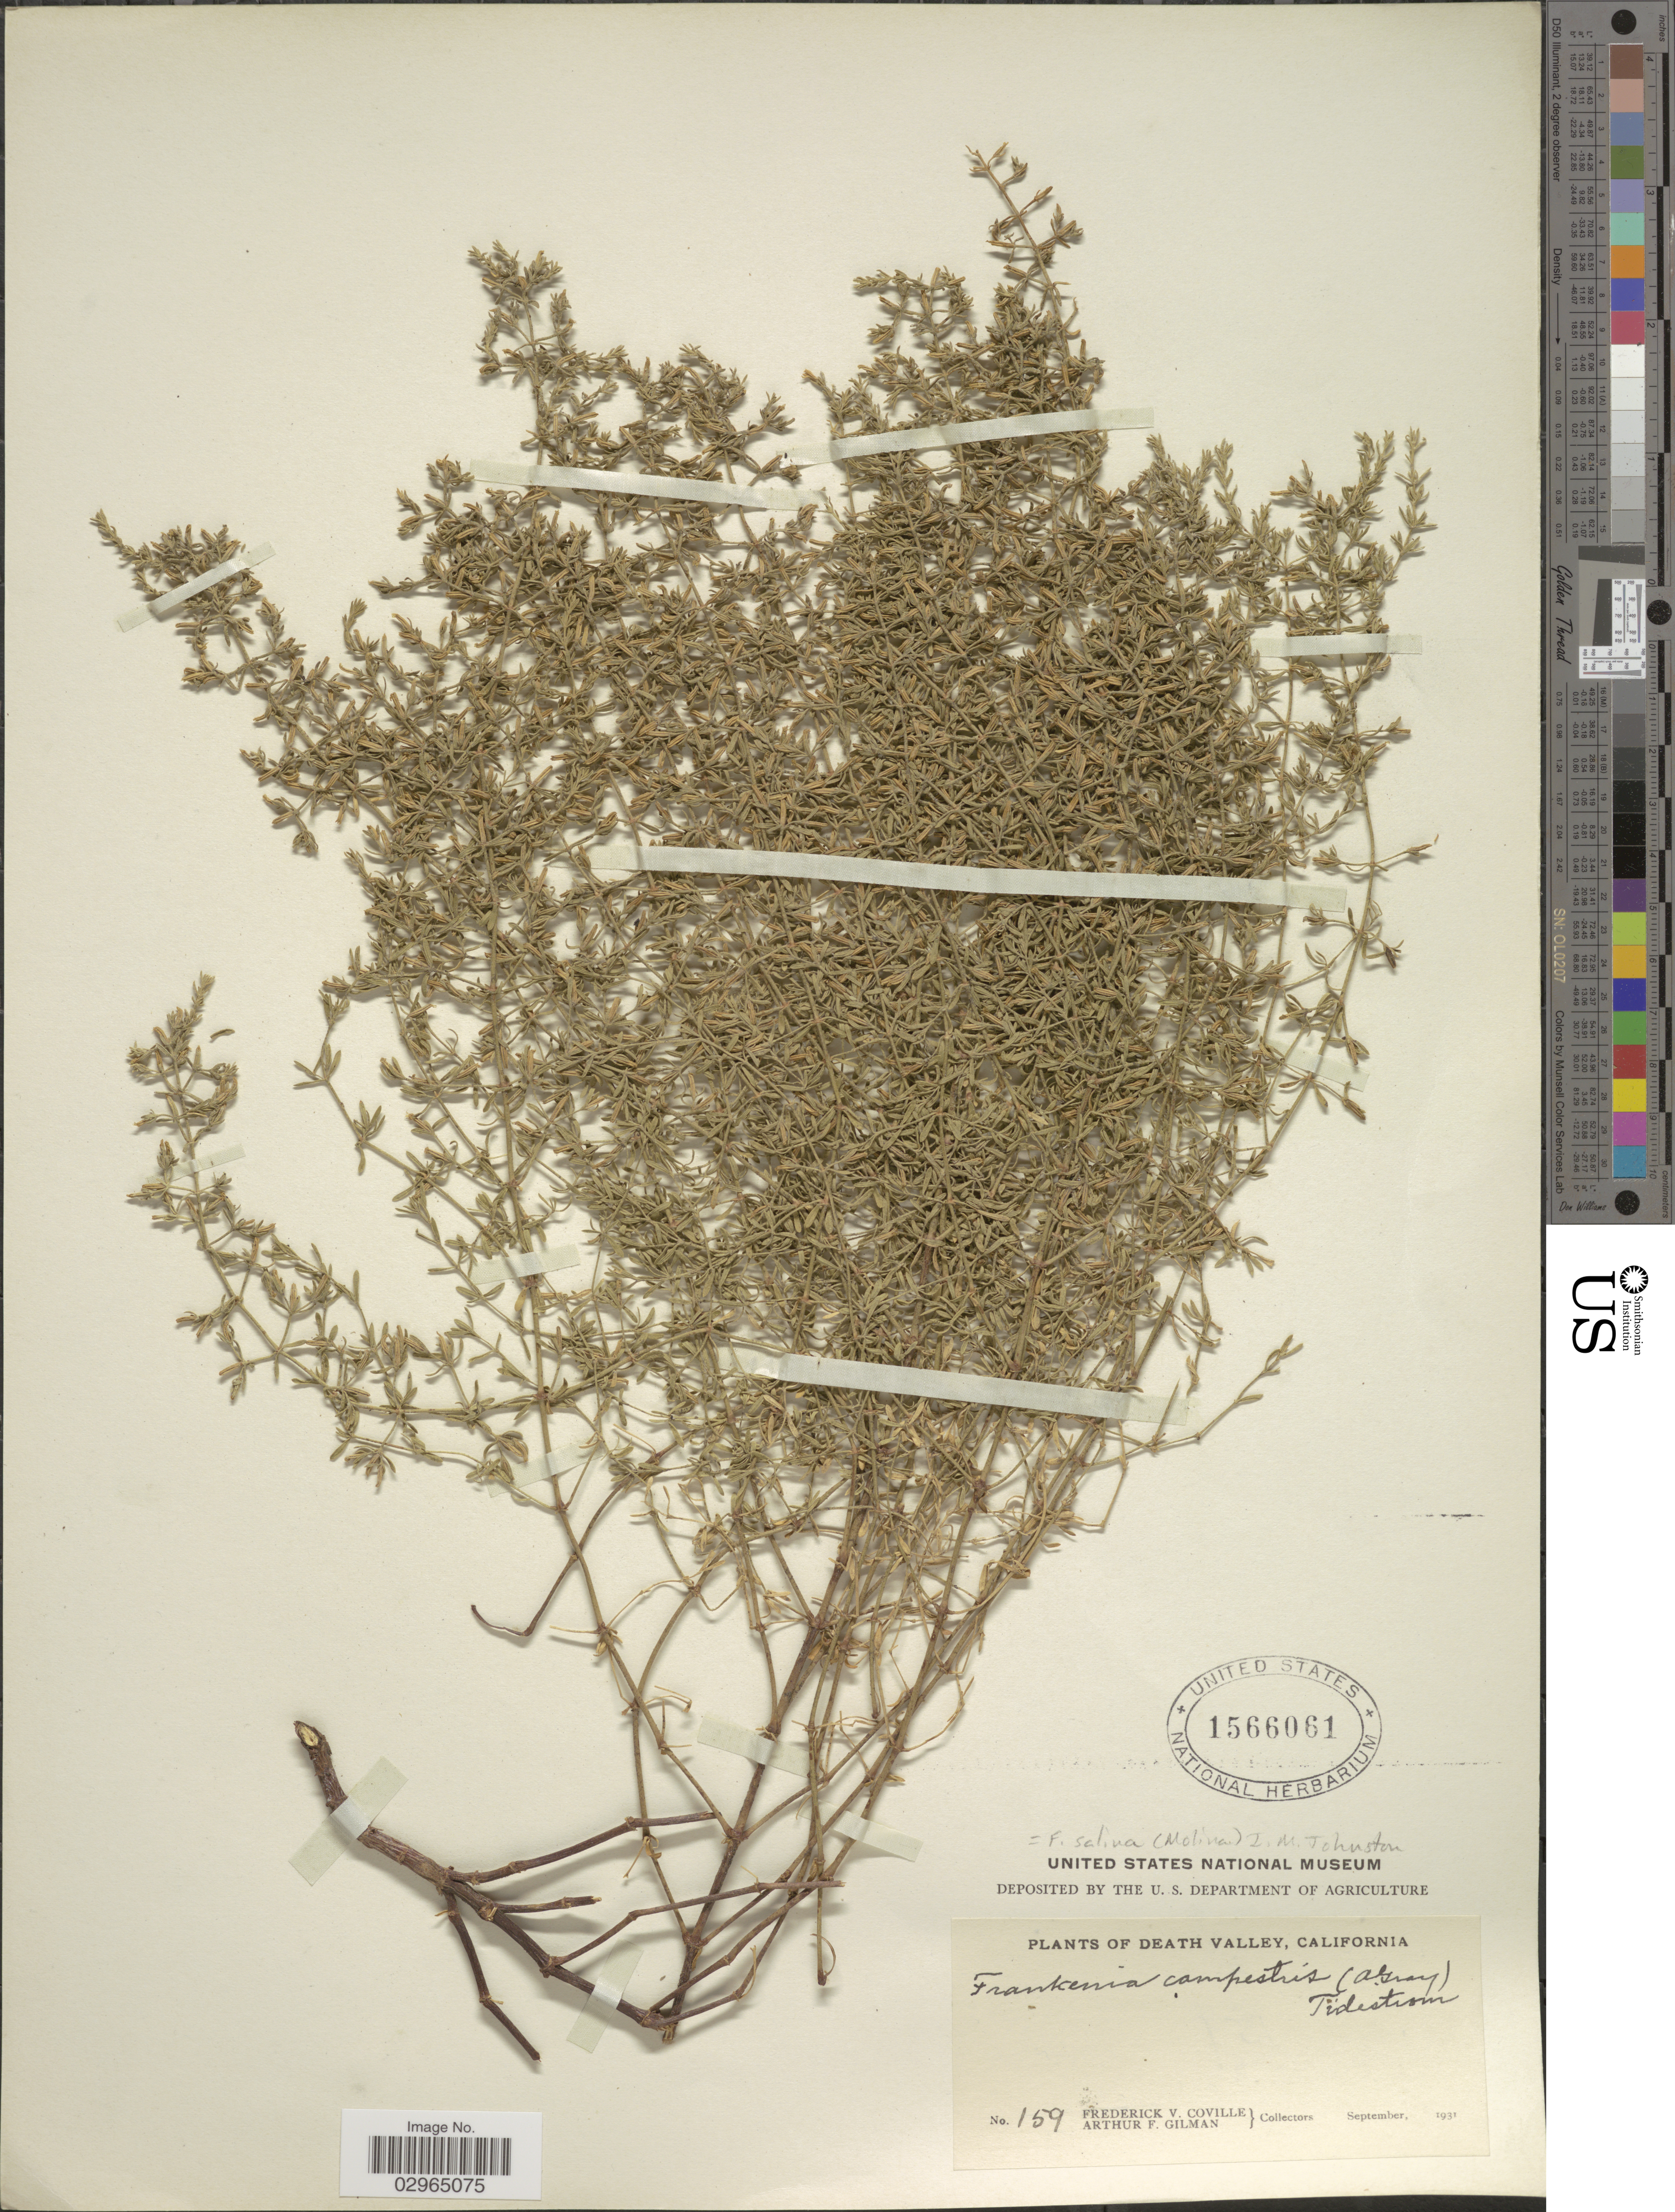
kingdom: Plantae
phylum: Tracheophyta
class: Magnoliopsida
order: Caryophyllales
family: Frankeniaceae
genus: Frankenia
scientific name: Frankenia salina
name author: (Molina) I.M. Johnst.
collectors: F. V. Coville & A. Gilman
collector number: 159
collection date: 1931-09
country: United States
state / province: California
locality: Death Valley.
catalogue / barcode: US 1566061